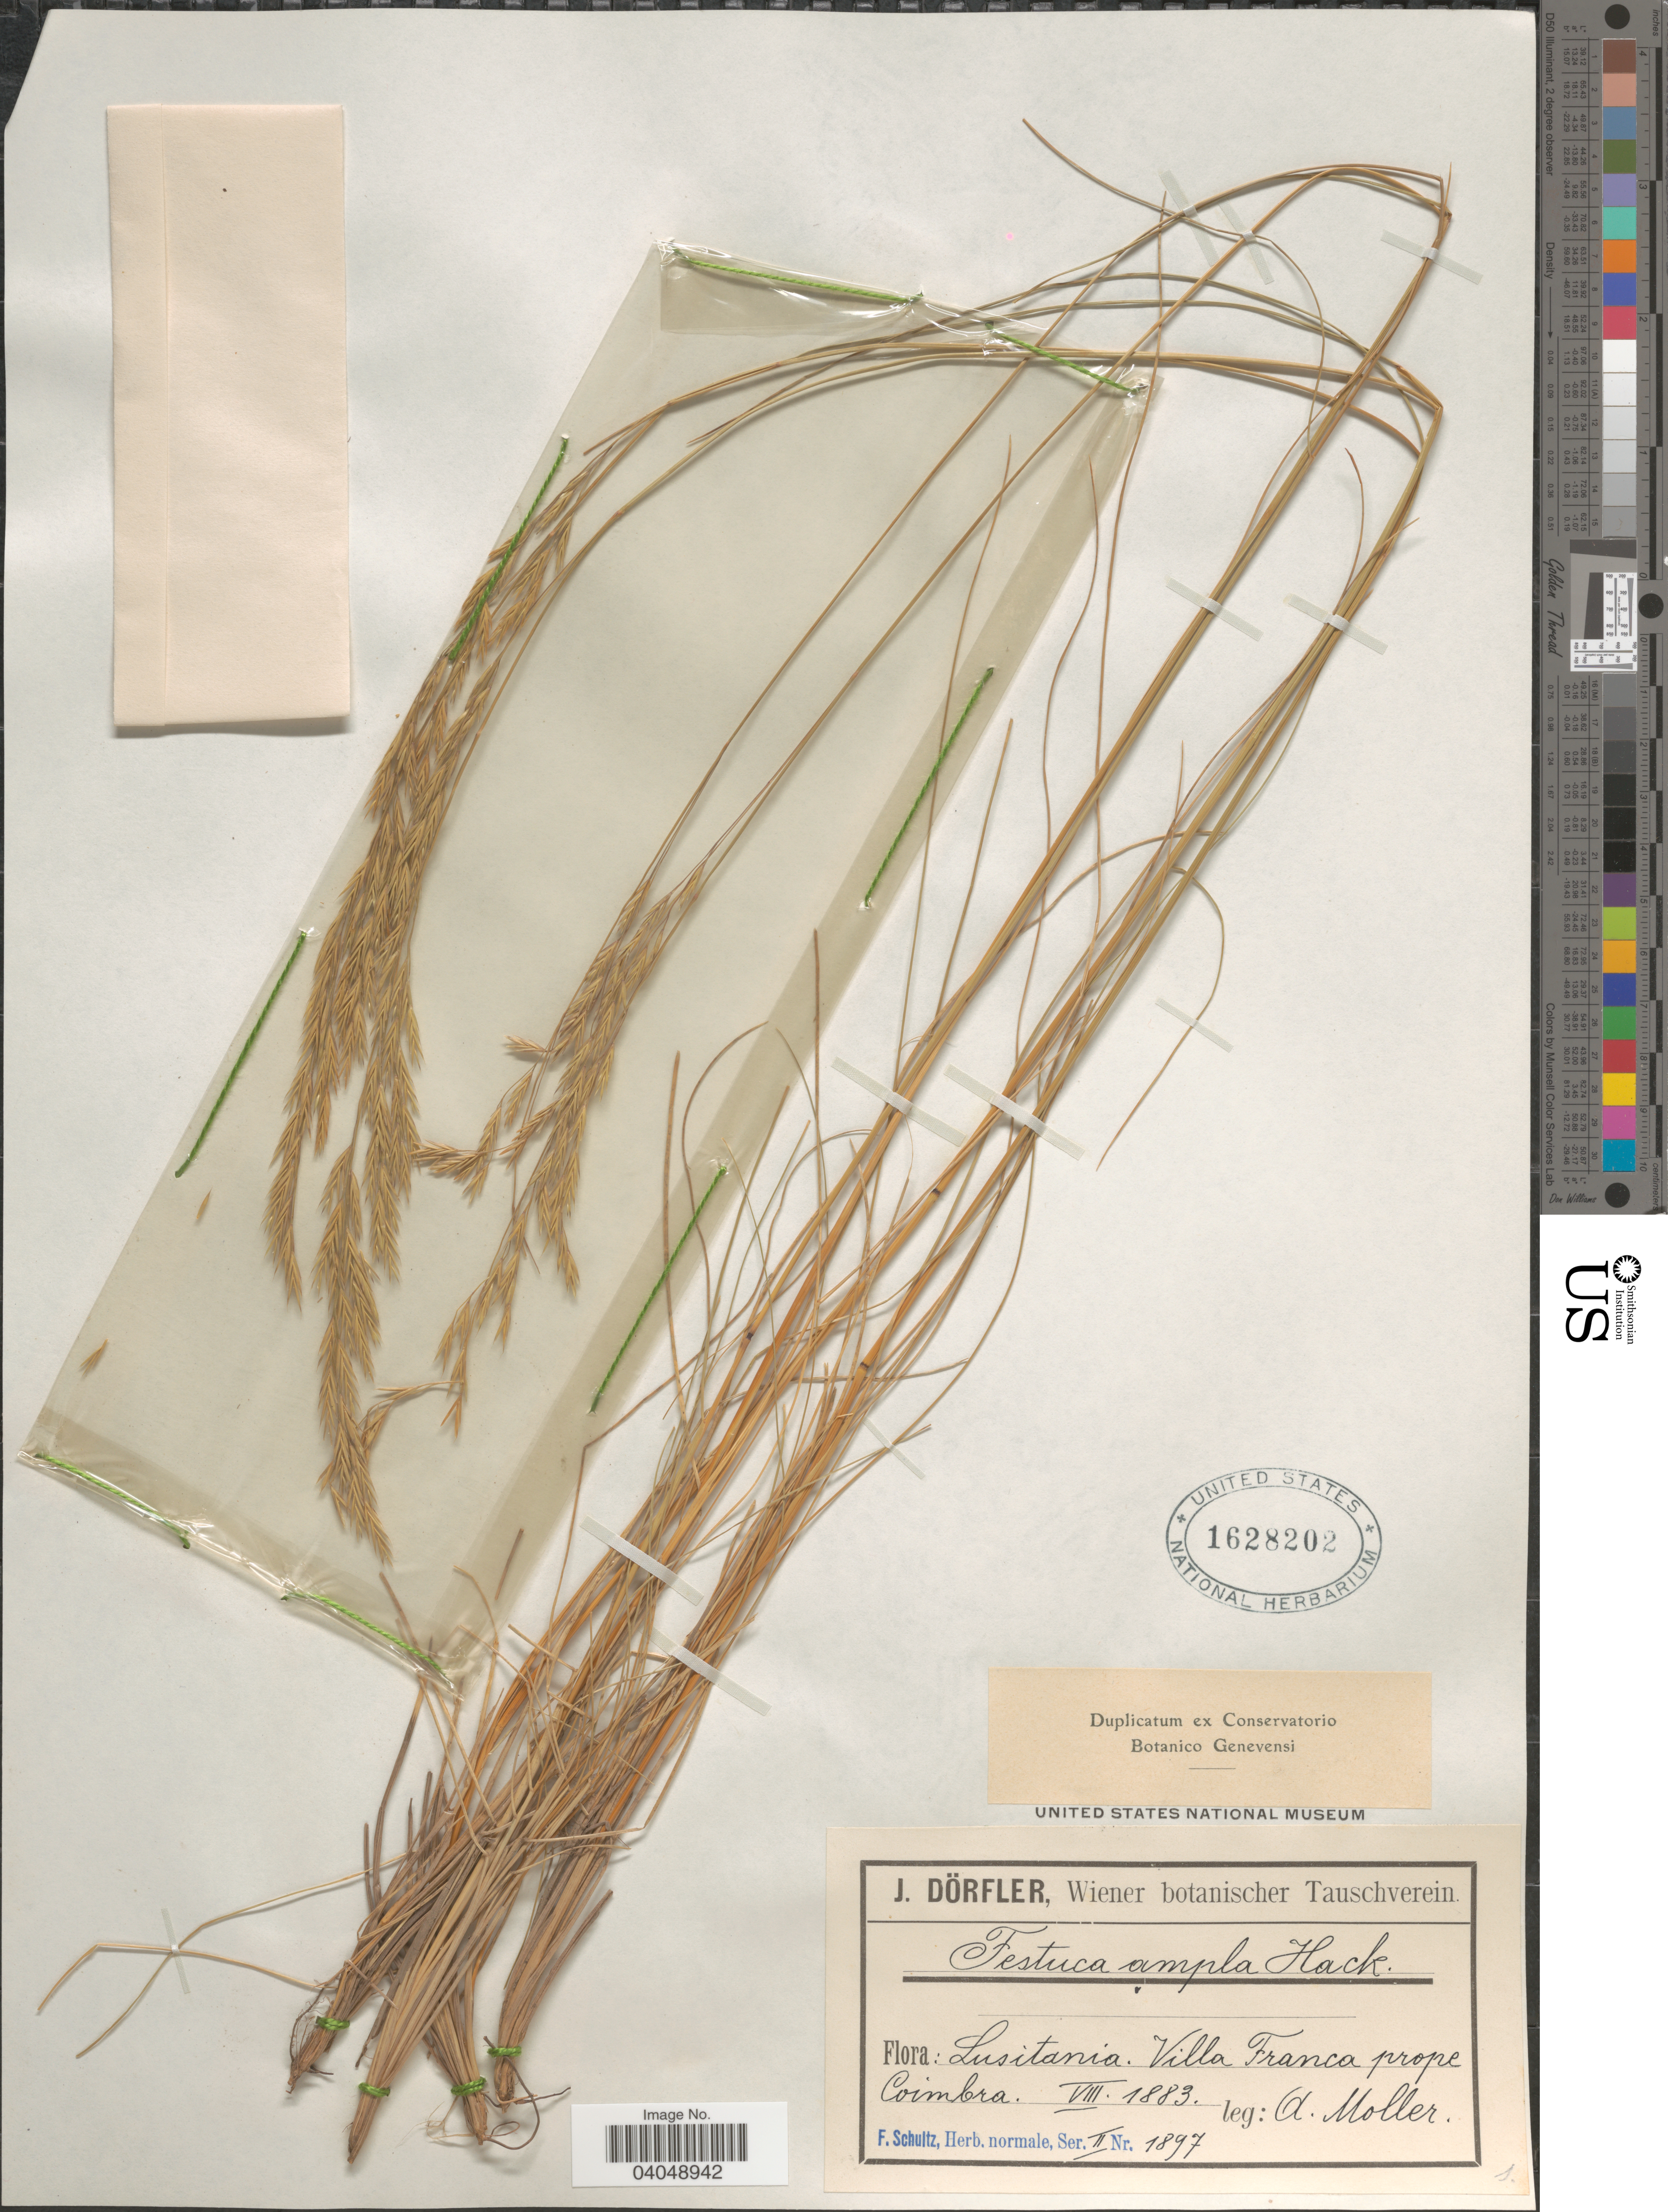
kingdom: Plantae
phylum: Tracheophyta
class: Liliopsida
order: Poales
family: Poaceae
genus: Festuca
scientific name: Festuca ampla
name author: Hack.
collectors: A. Moller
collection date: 1883-08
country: Portugal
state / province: Coimbra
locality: Lusitania. Villa Franca prope Coimbra.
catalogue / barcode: US 1628202